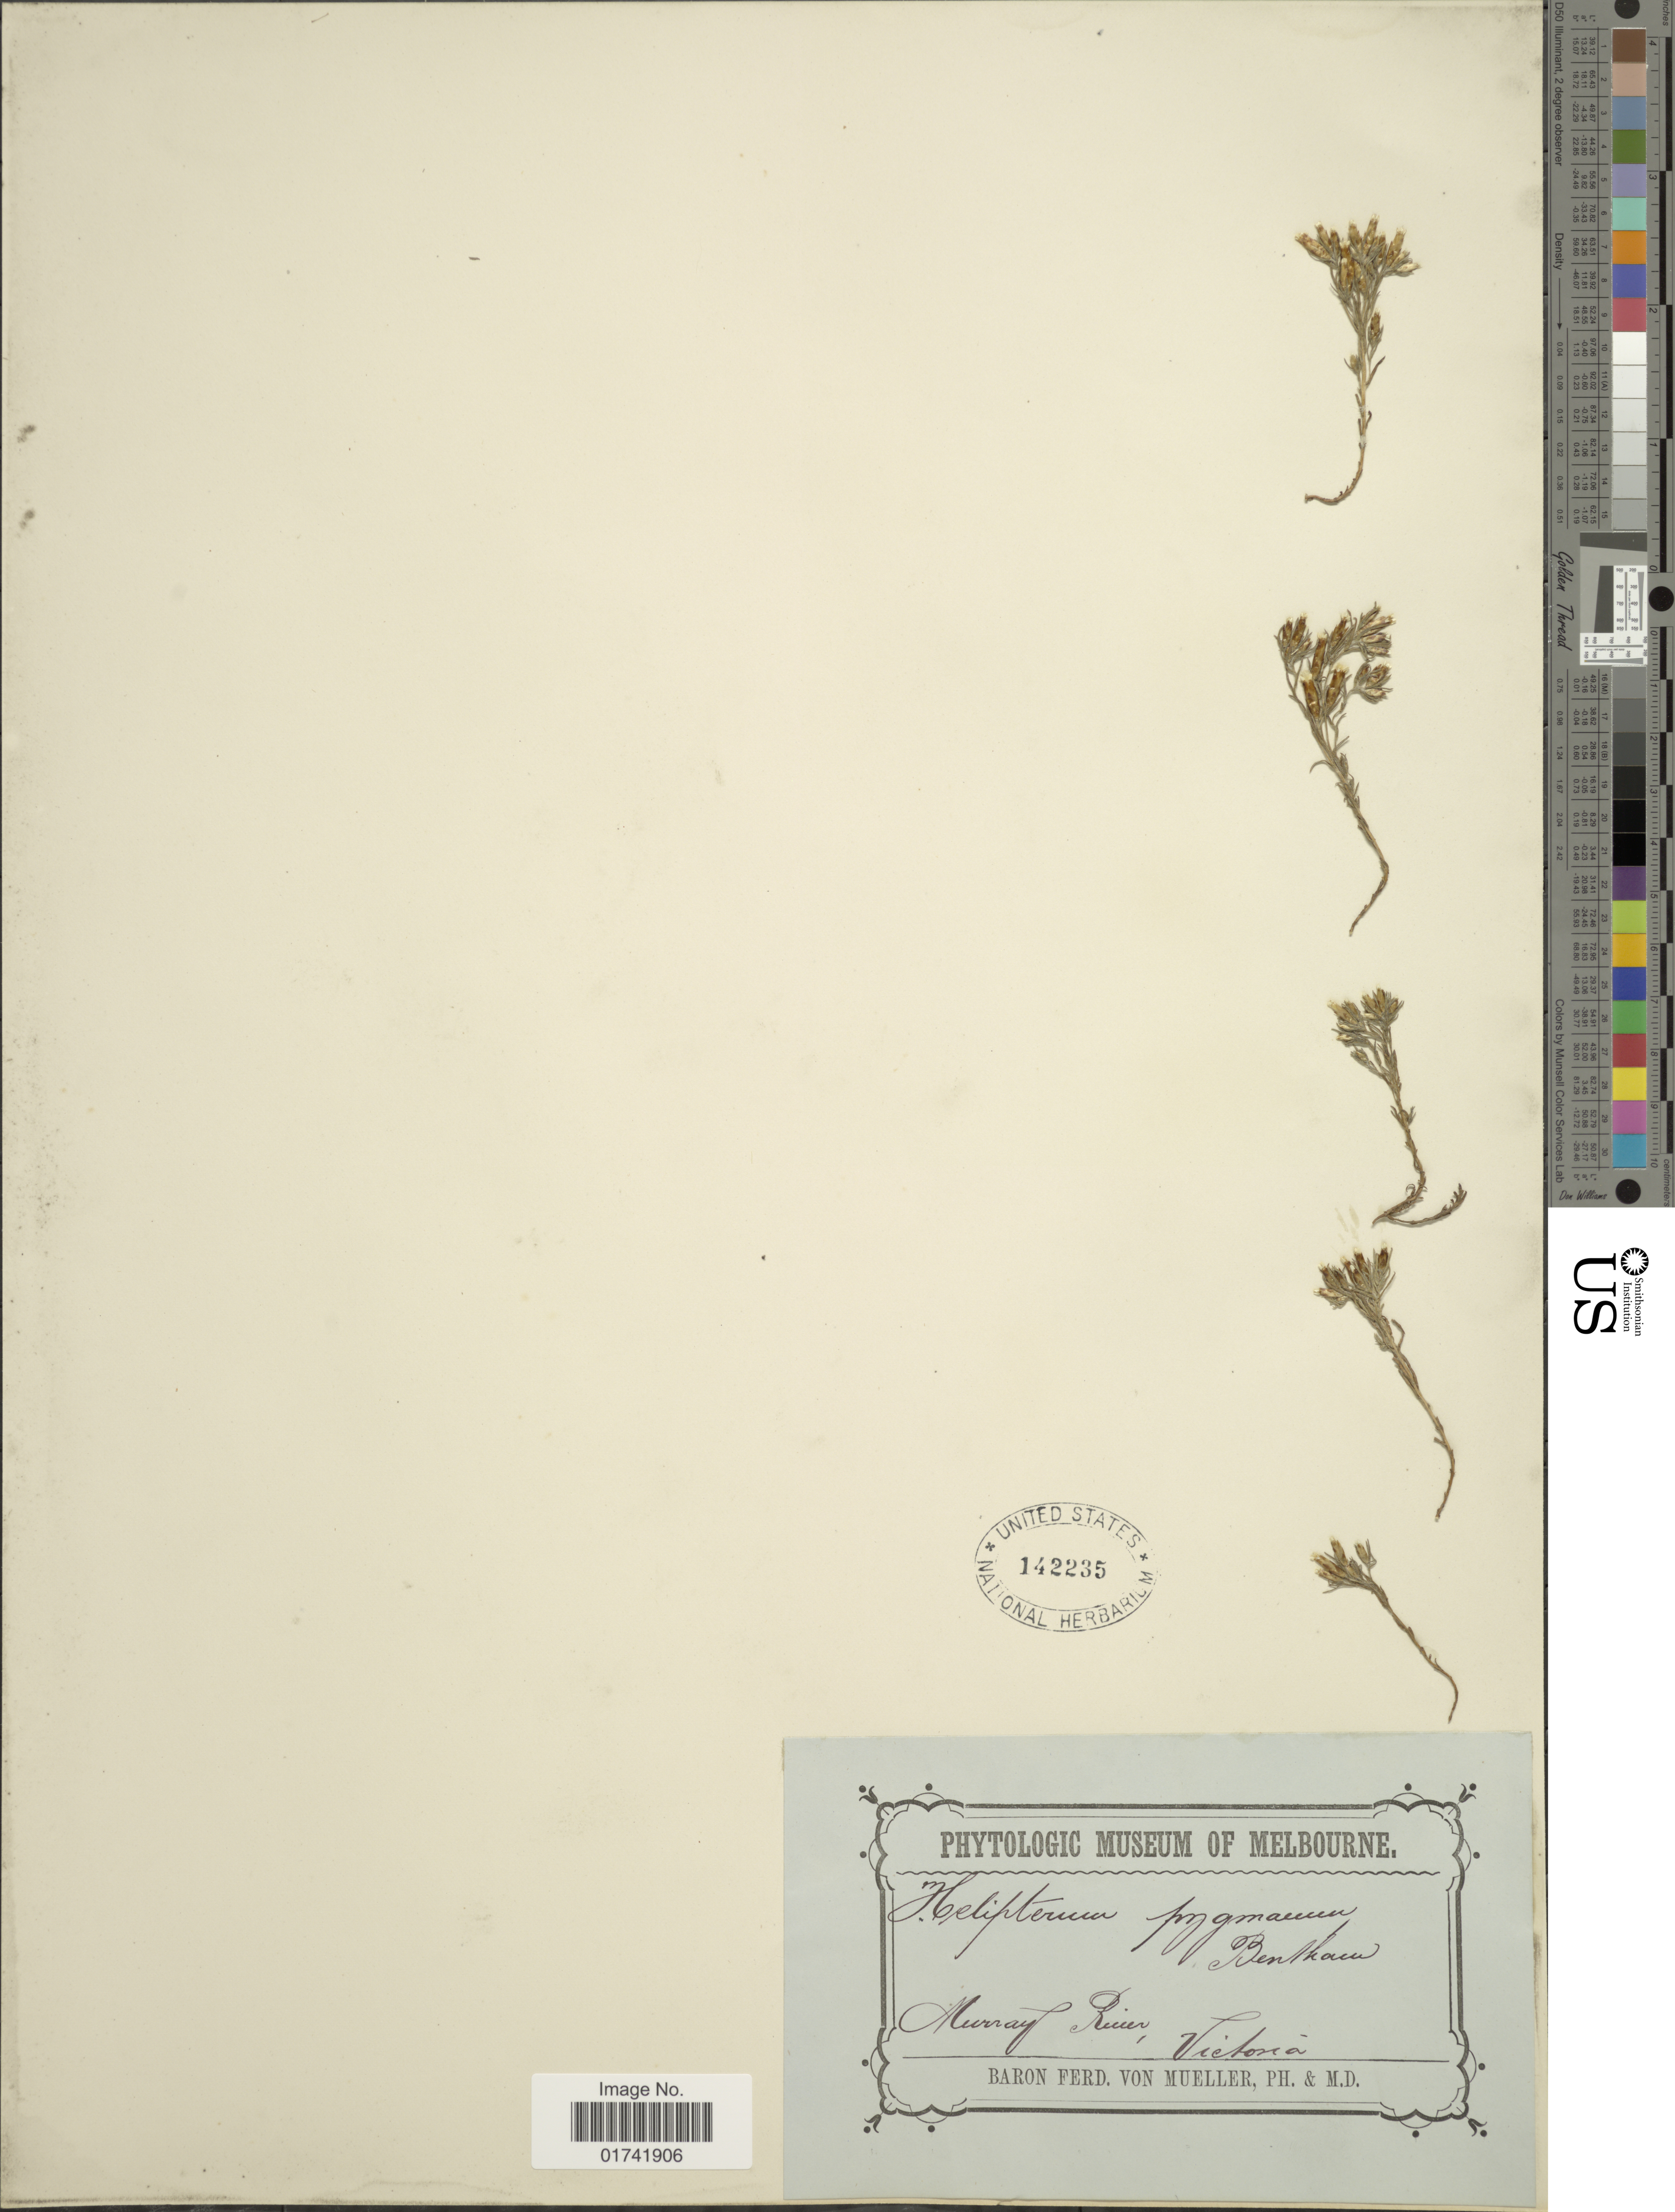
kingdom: Plantae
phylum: Tracheophyta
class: Magnoliopsida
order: Asterales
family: Asteraceae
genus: Rhodanthe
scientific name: Rhodanthe pygmaea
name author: (DC.) Paul G. Wilson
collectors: B. von Mueller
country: Australia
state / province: Victoria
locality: Murray River, Victoria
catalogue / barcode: US 142235